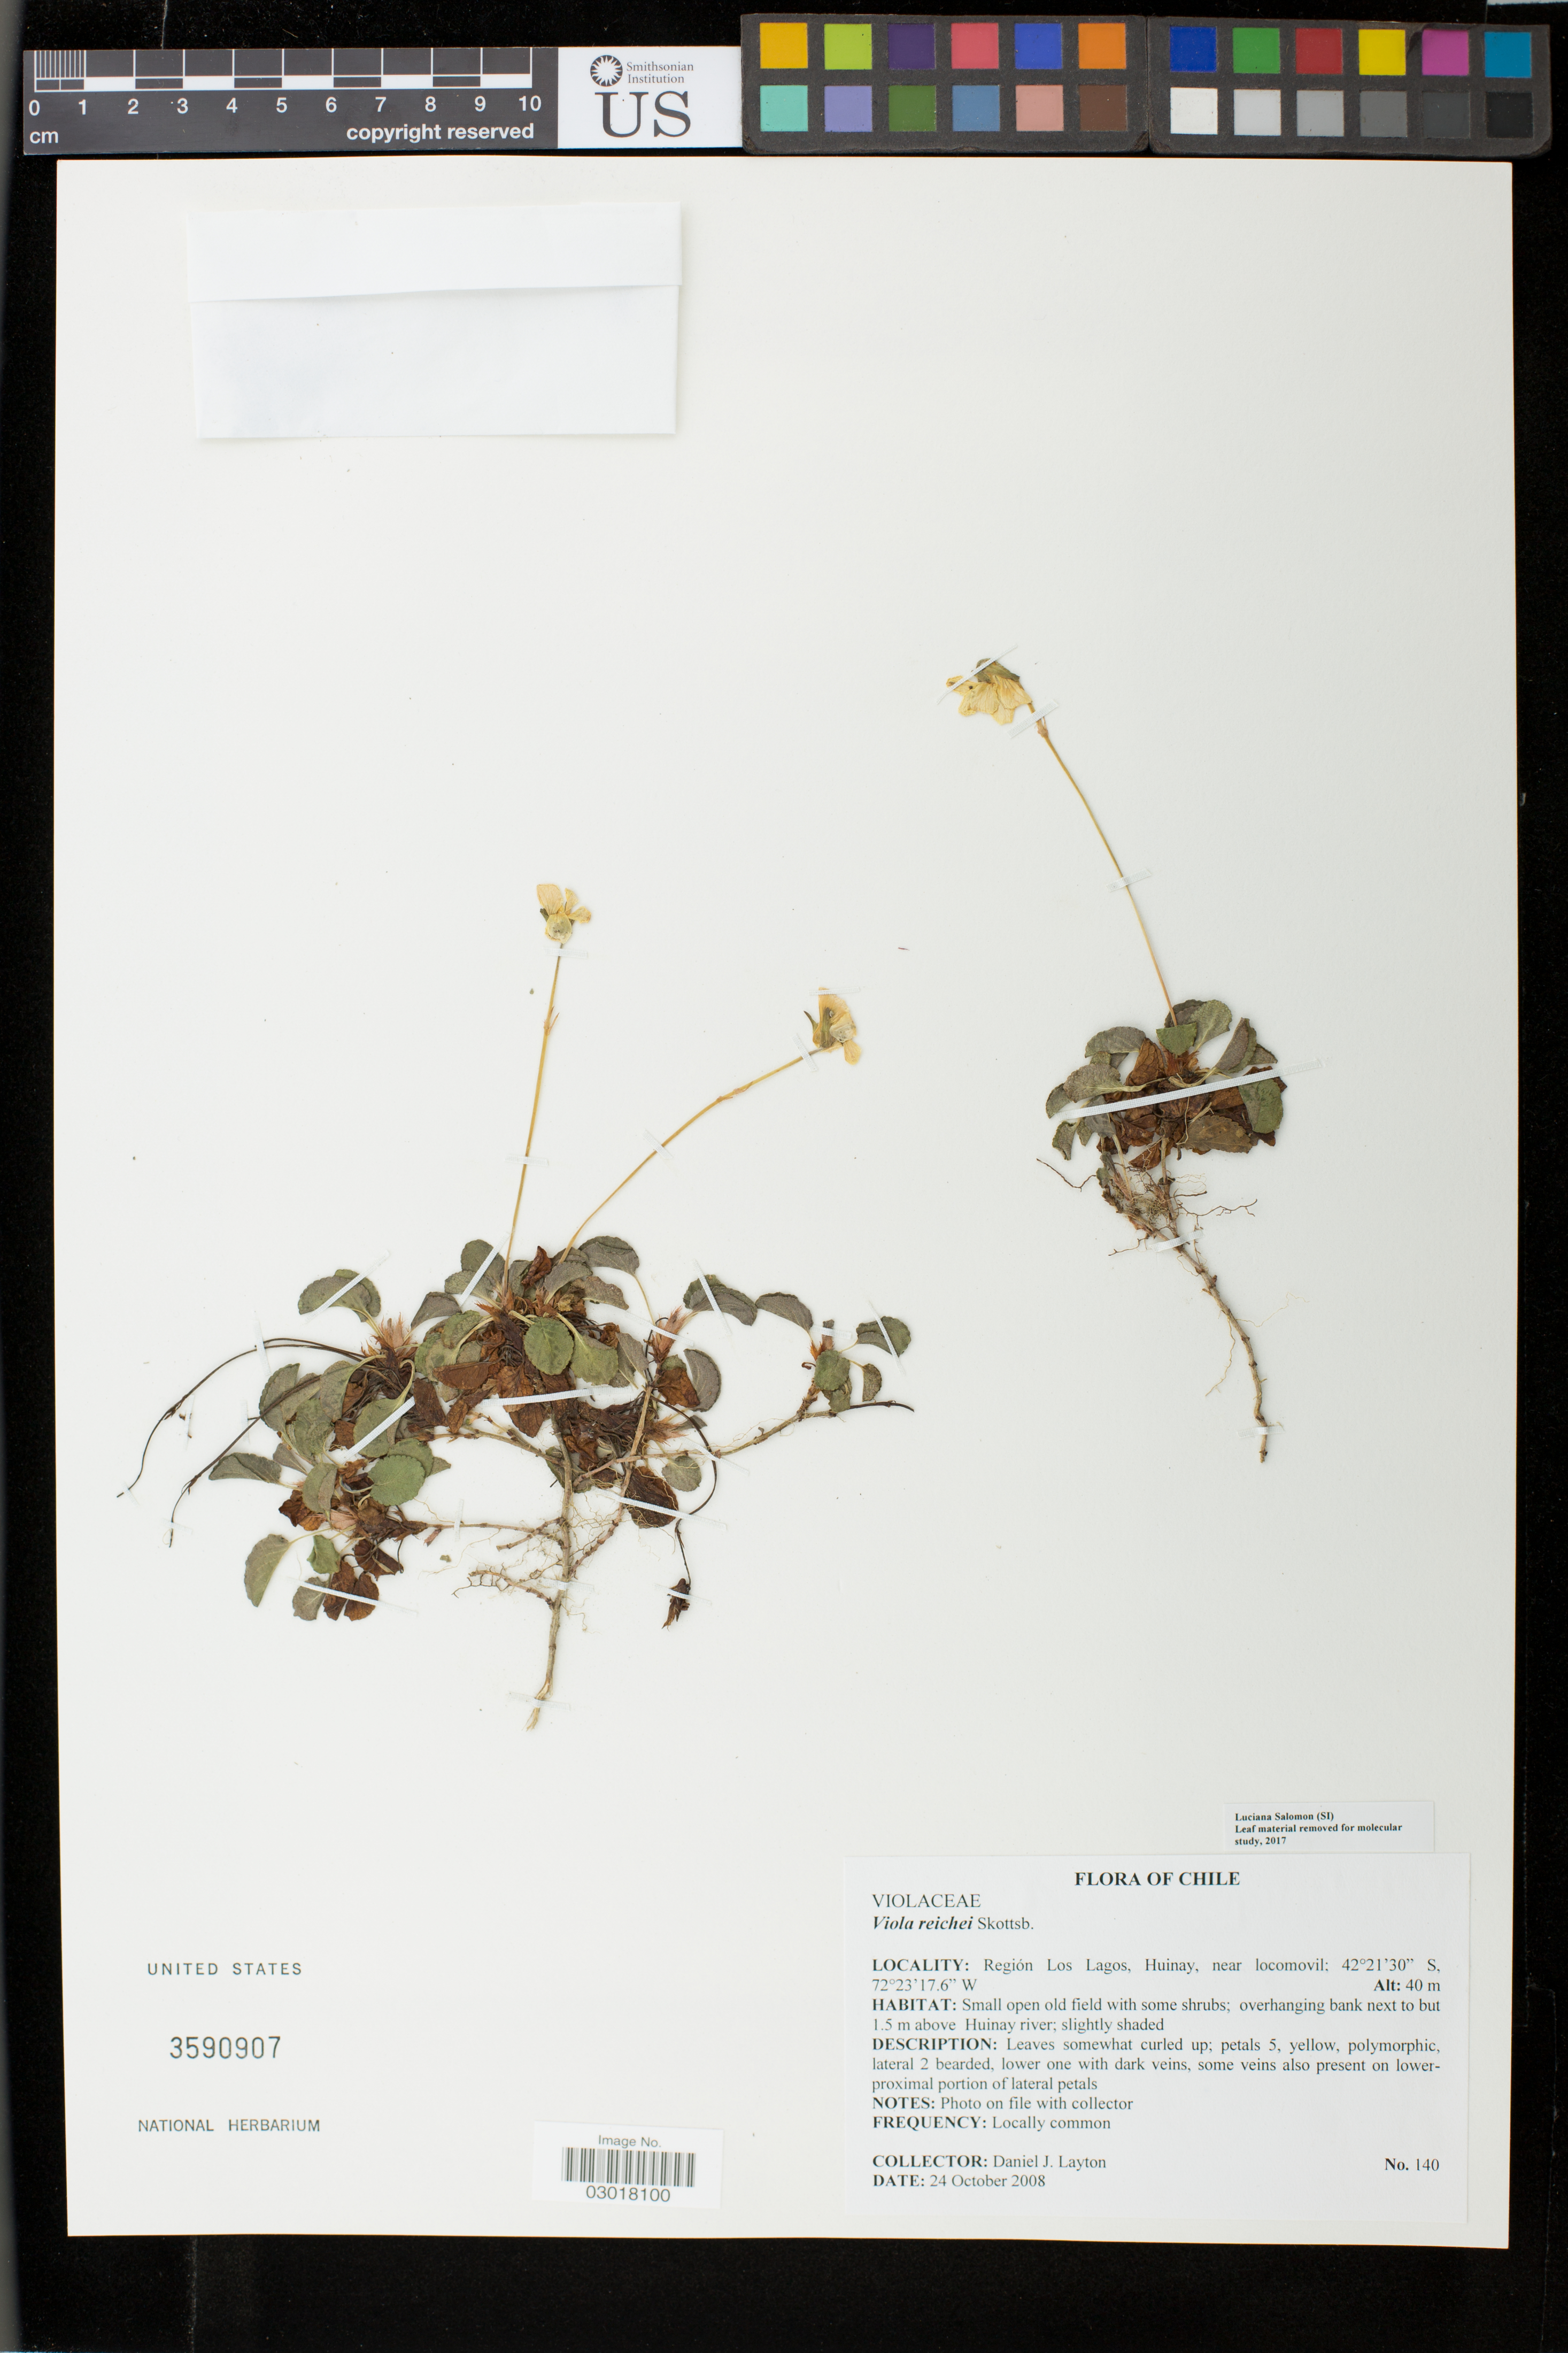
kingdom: Plantae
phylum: Tracheophyta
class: Magnoliopsida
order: Malpighiales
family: Violaceae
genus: Viola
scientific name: Viola reichei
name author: Skottsb. ex Macloskie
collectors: D. J. Layton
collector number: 140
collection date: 2008-10-24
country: Chile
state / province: Los Lagos (X)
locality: Huinay, near locomovil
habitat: small open old field with some shrubs; overhanging bank next to but 1.5 m above Huinay river; slightly shaded; locally common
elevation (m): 40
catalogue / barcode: US 3590907